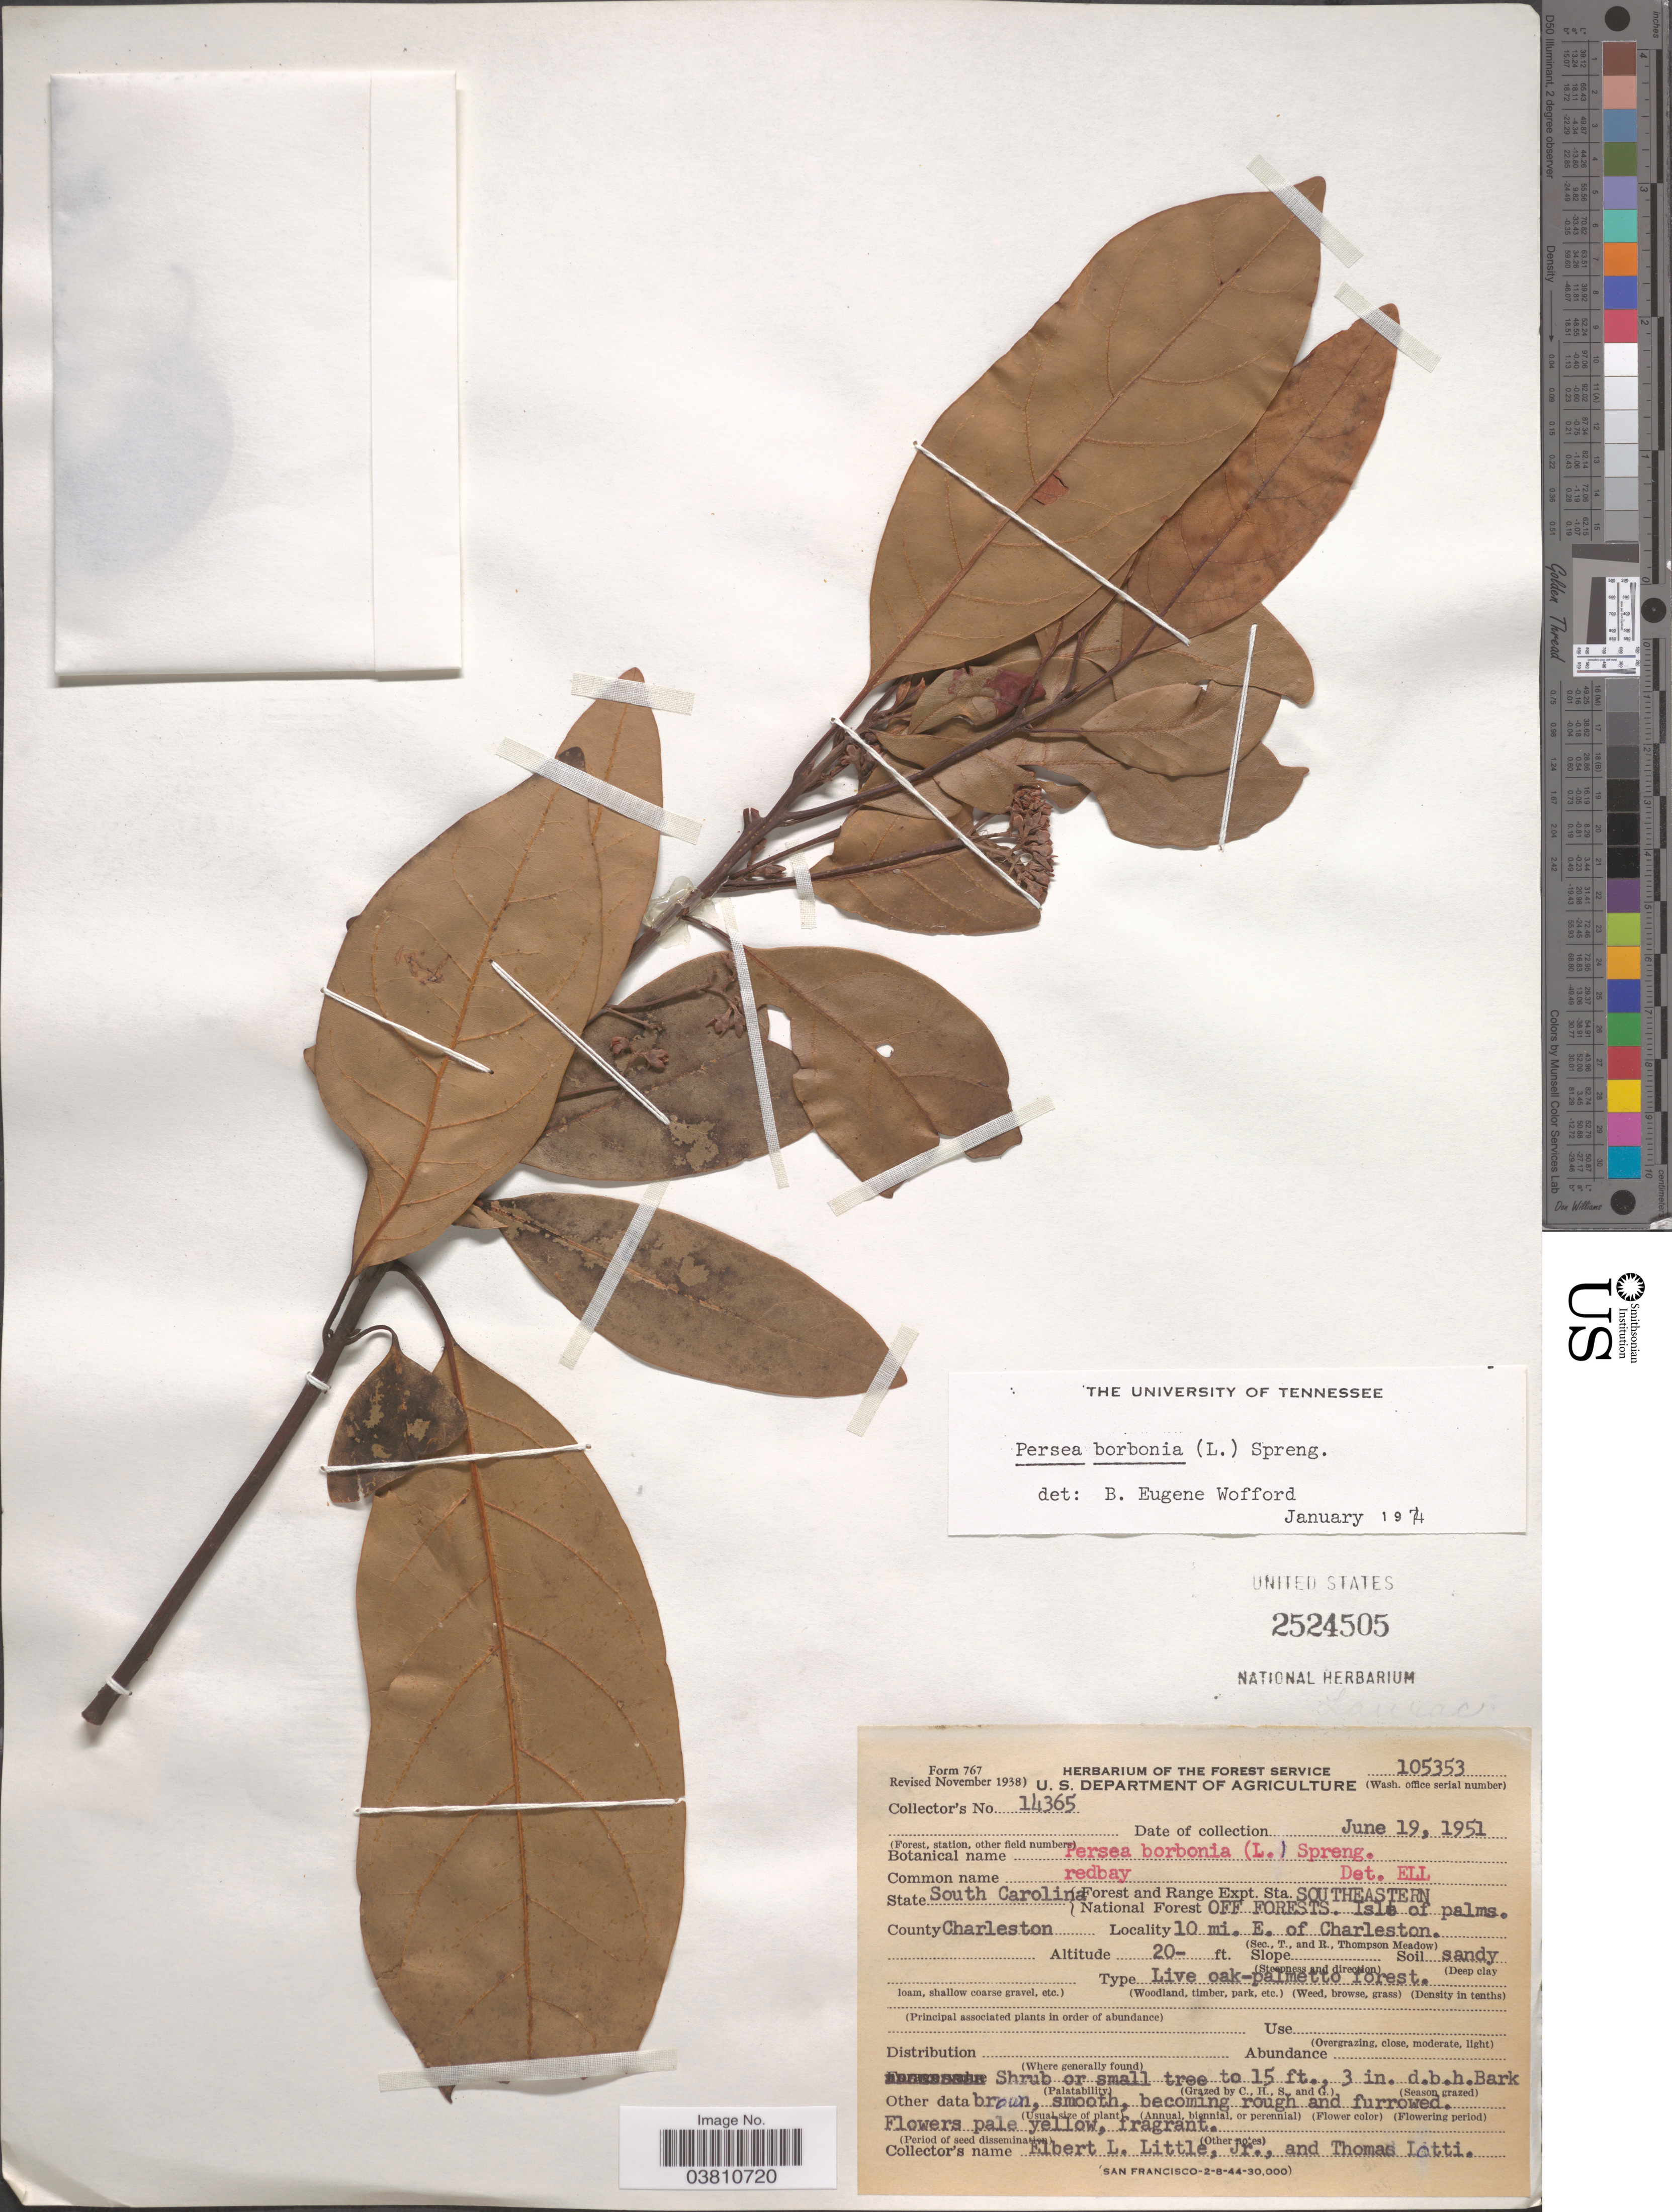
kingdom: Plantae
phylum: Tracheophyta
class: Magnoliopsida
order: Laurales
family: Lauraceae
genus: Persea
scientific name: Persea borbonia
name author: (L.) Spreng.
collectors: E. L. Little & T. Lotti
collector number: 14365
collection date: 1951-06-19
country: United States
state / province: South Carolina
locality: Forest and Range Expt. Sta. Southeastern National forest off Forests. Isle of palms. County Charleston. 10 mi. E. of Charleston.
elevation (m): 6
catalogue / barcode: US 2524505